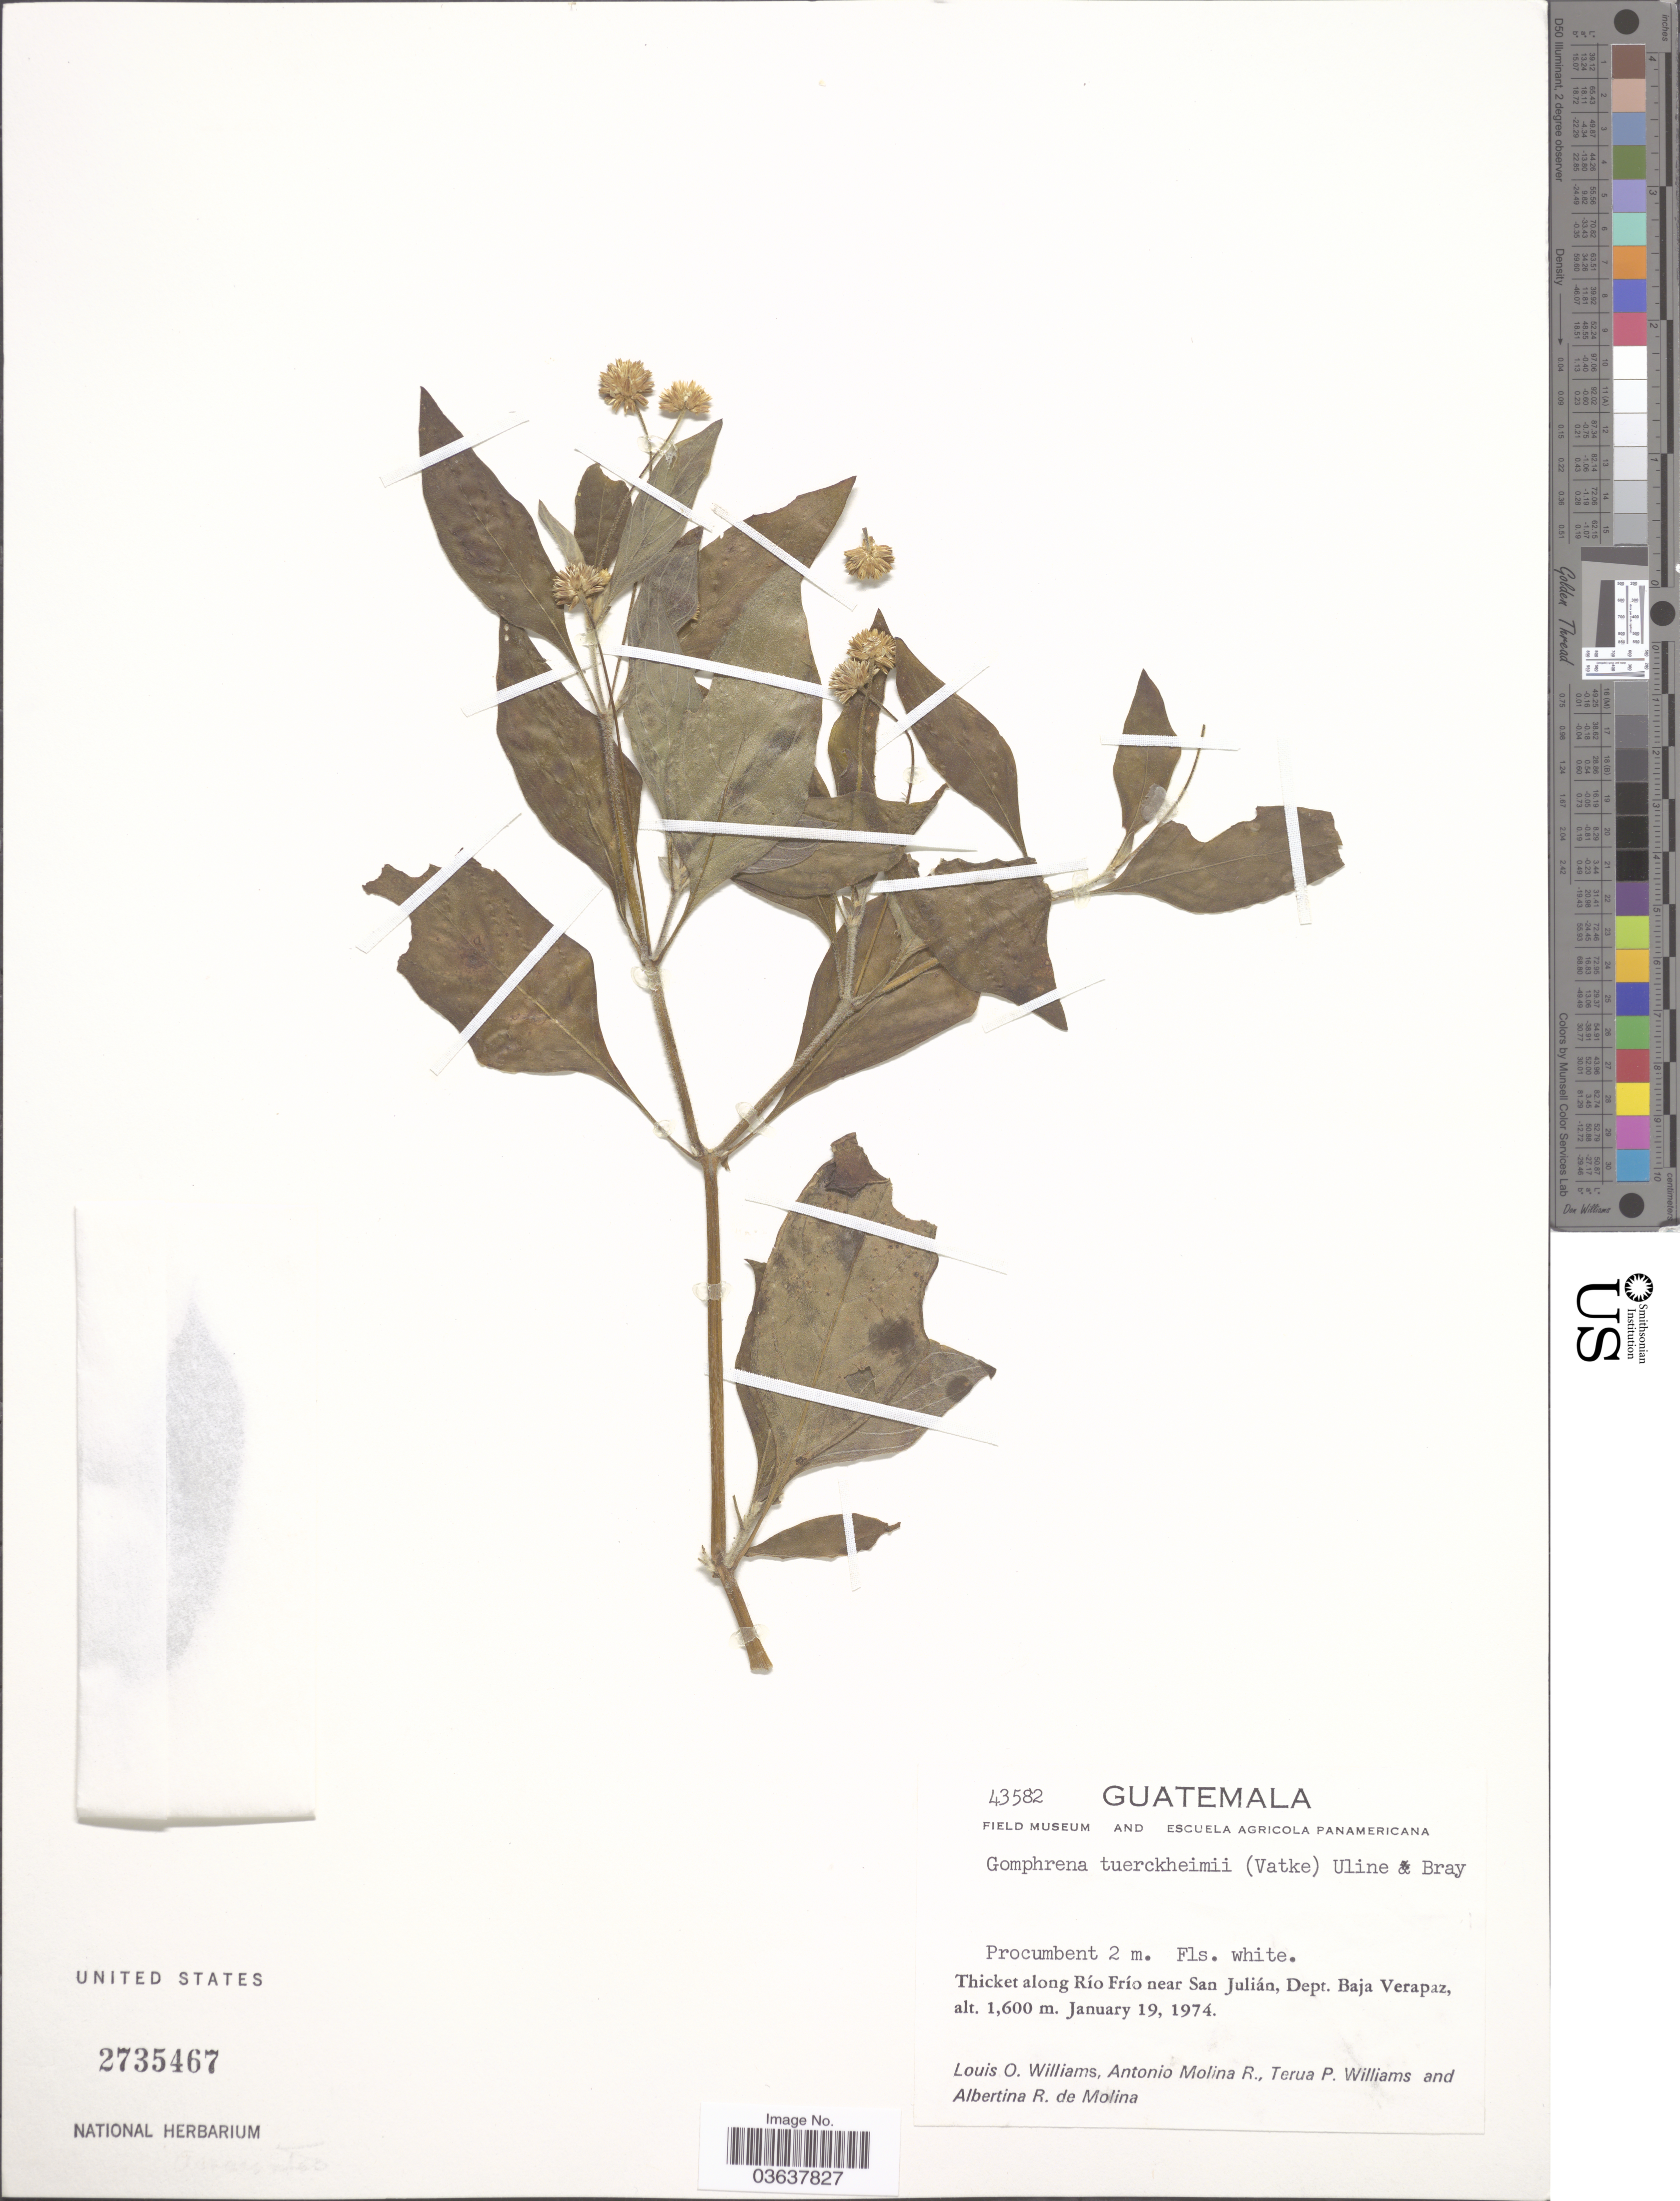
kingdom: Plantae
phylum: Tracheophyta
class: Magnoliopsida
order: Caryophyllales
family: Amaranthaceae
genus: Gomphrena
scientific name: Gomphrena tuerckheimii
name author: Uline & W.L. Bray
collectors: L. O. Williams, A. Molina R., T. Williams & A. R. Molina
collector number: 43582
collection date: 1974-01-19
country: Guatemala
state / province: Baja Verapaz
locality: Thicket along Río Frío near San Julián, Dept. Baja Verapaz.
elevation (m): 1600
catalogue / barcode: US 2735467